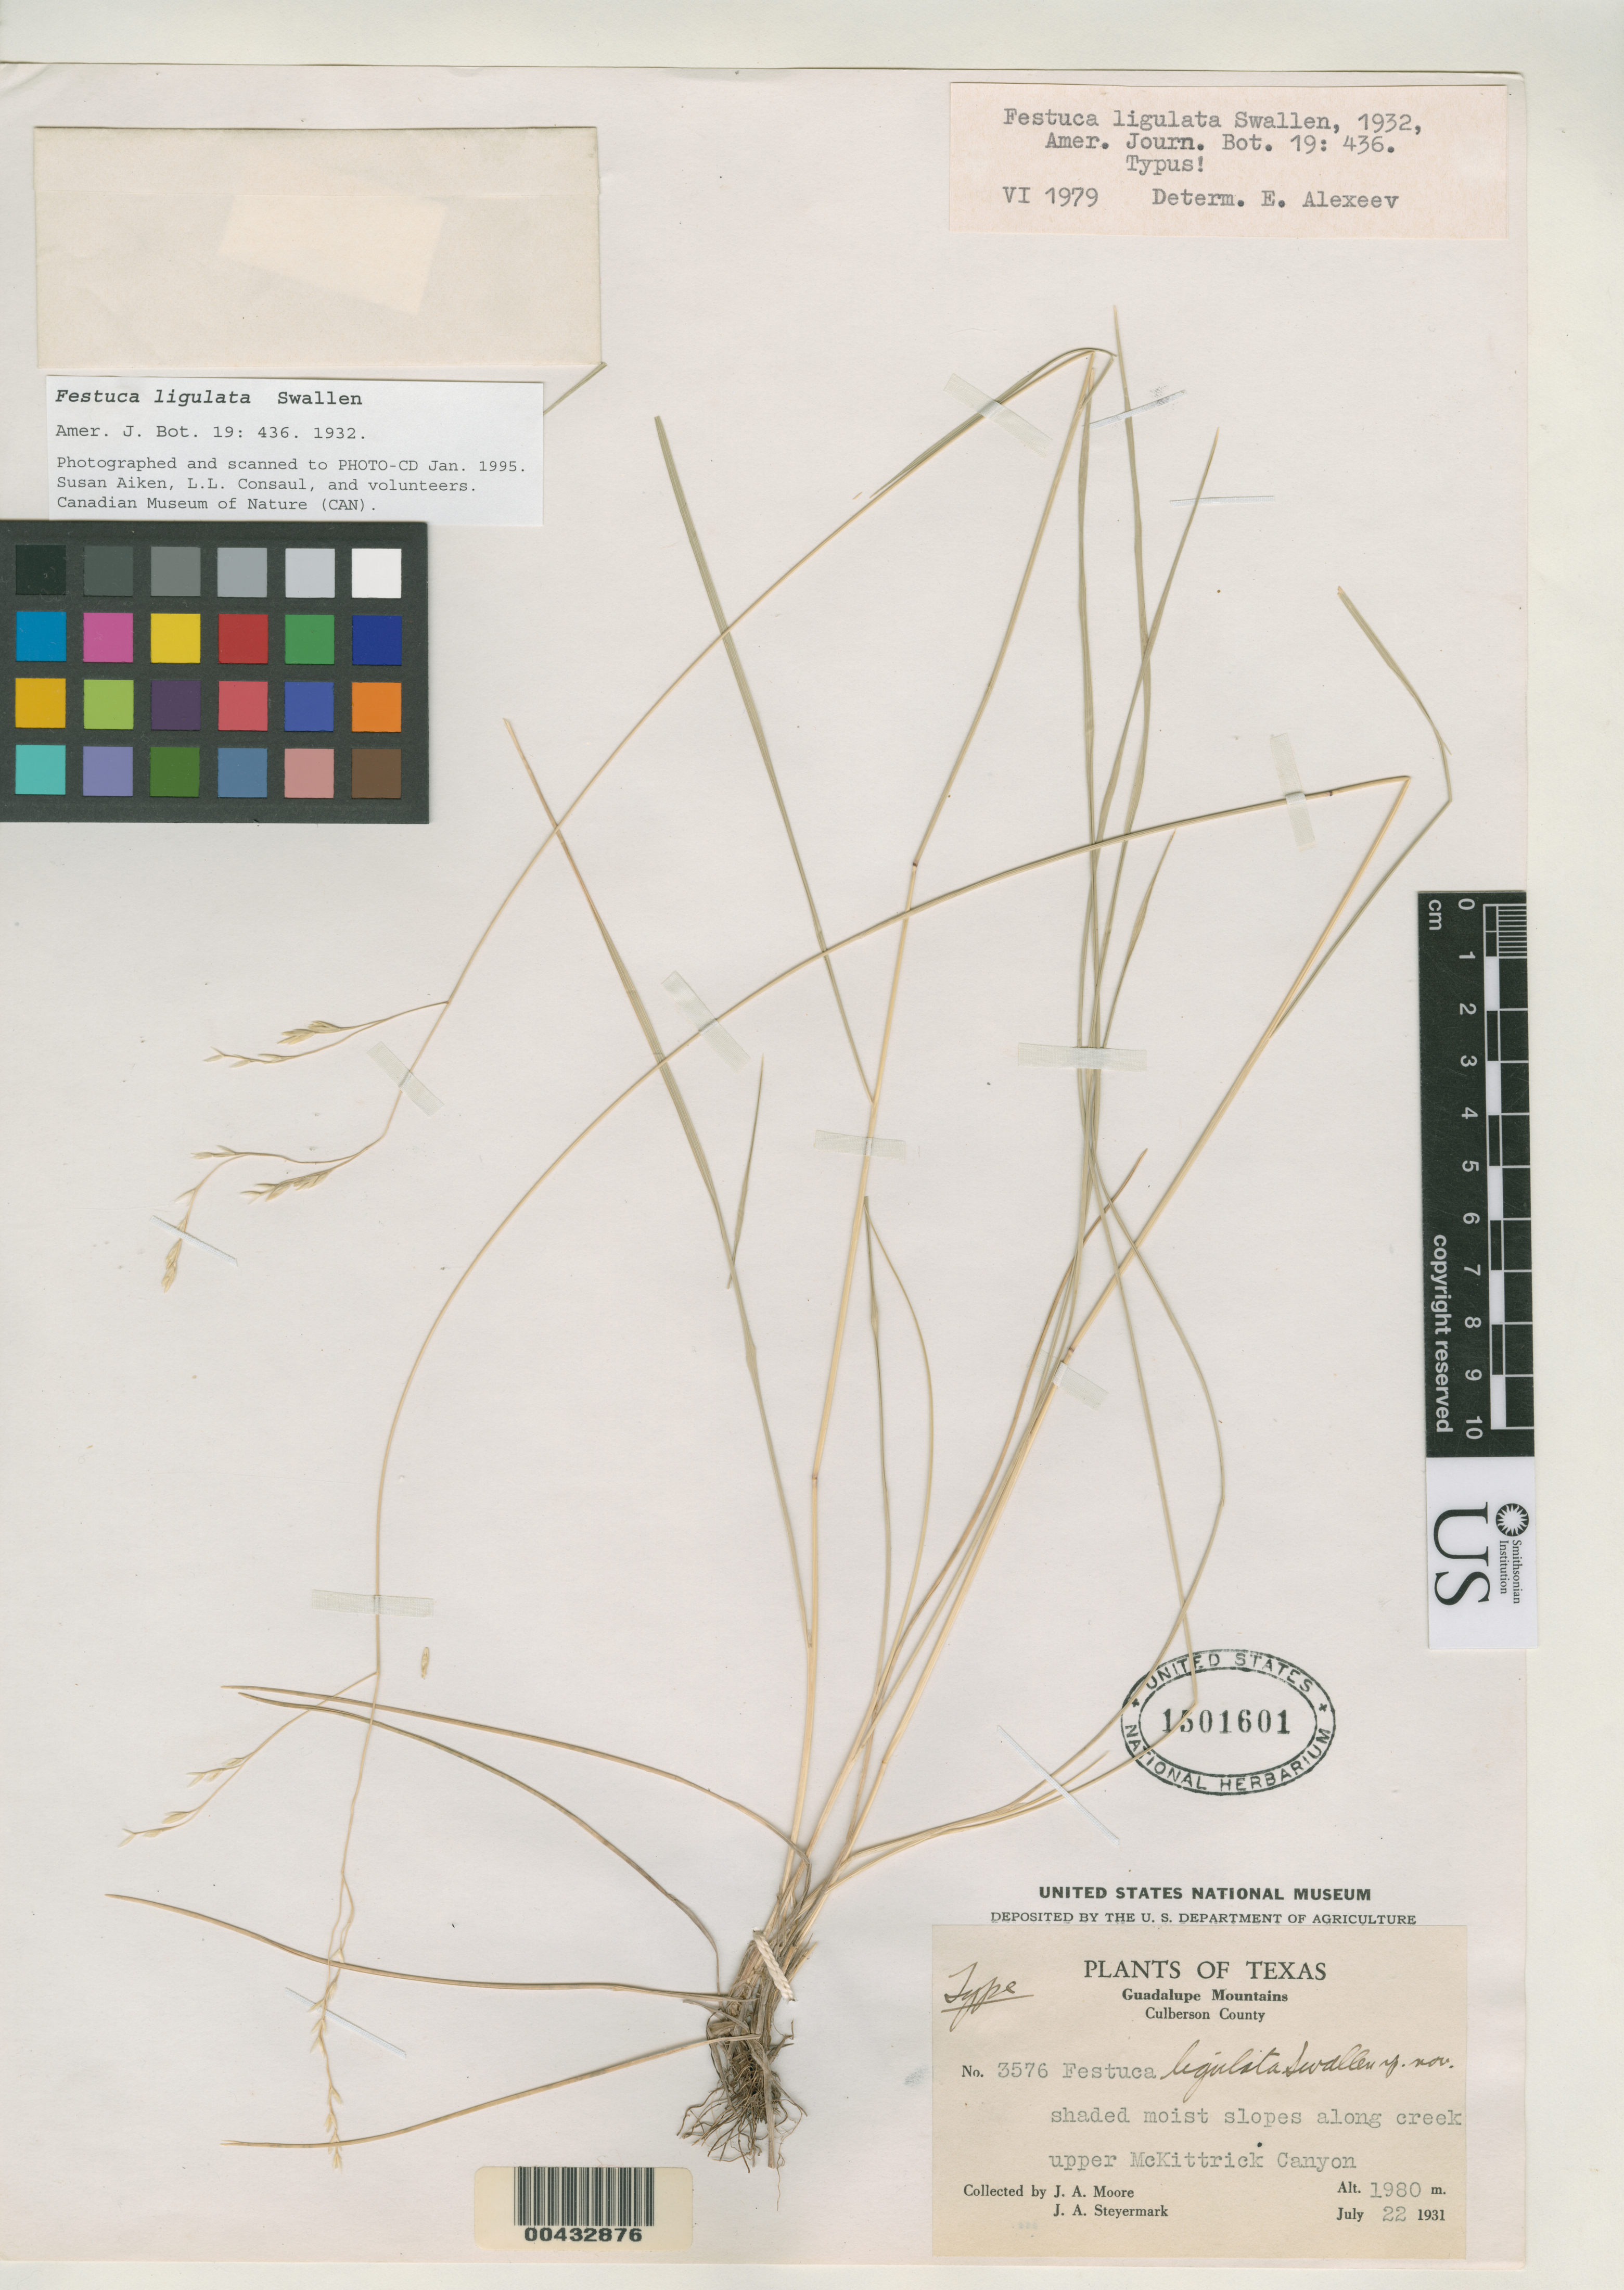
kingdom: Plantae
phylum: Tracheophyta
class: Liliopsida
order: Poales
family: Poaceae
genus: Festuca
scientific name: Festuca ligulata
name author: Swallen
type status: Holotype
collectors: J. Moore & J. Steyermark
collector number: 3576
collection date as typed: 22 Jul 1931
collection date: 1931-07-22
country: United States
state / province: Texas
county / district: Culberson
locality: Upper McKittrick Canyon, Guadeloupe Mountains.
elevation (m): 1980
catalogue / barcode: US 1501601